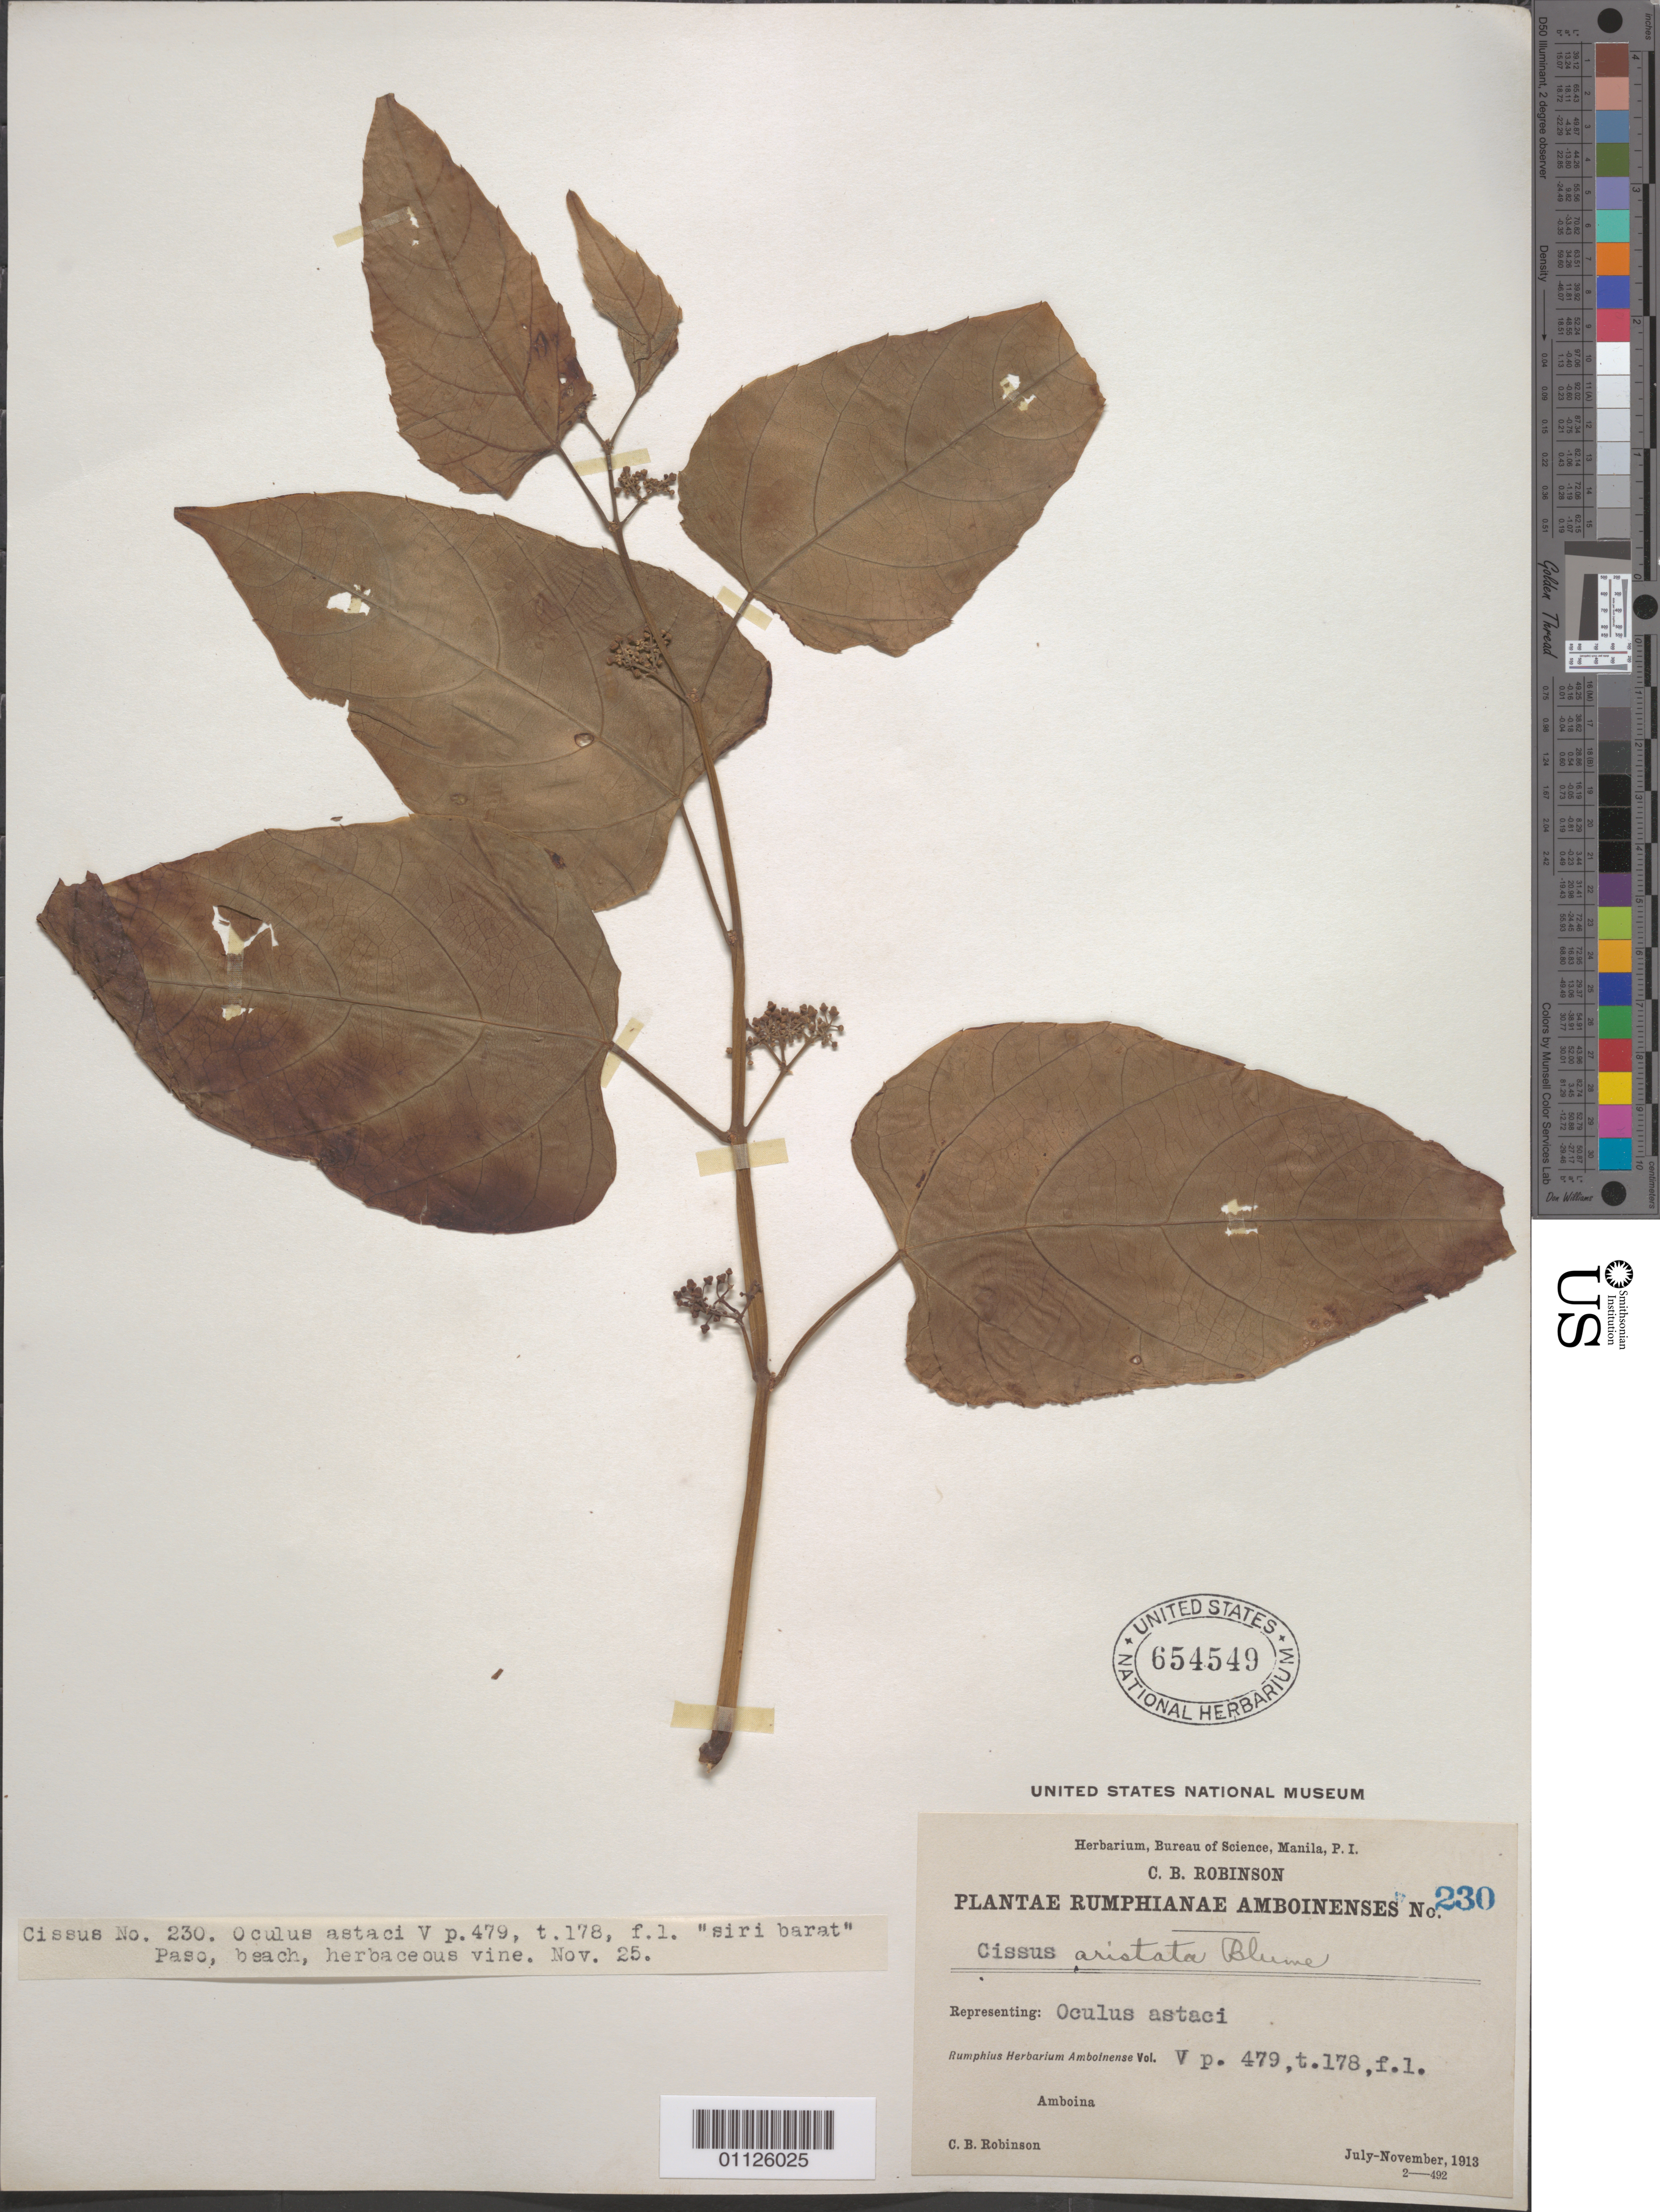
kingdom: Plantae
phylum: Tracheophyta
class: Magnoliopsida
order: Vitales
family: Vitaceae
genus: Cissus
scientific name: Cissus aristata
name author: Blume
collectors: C. Robinson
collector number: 230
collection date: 1913-07/1913-11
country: Indonesia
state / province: Maluku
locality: Amboina.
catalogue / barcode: US 654549